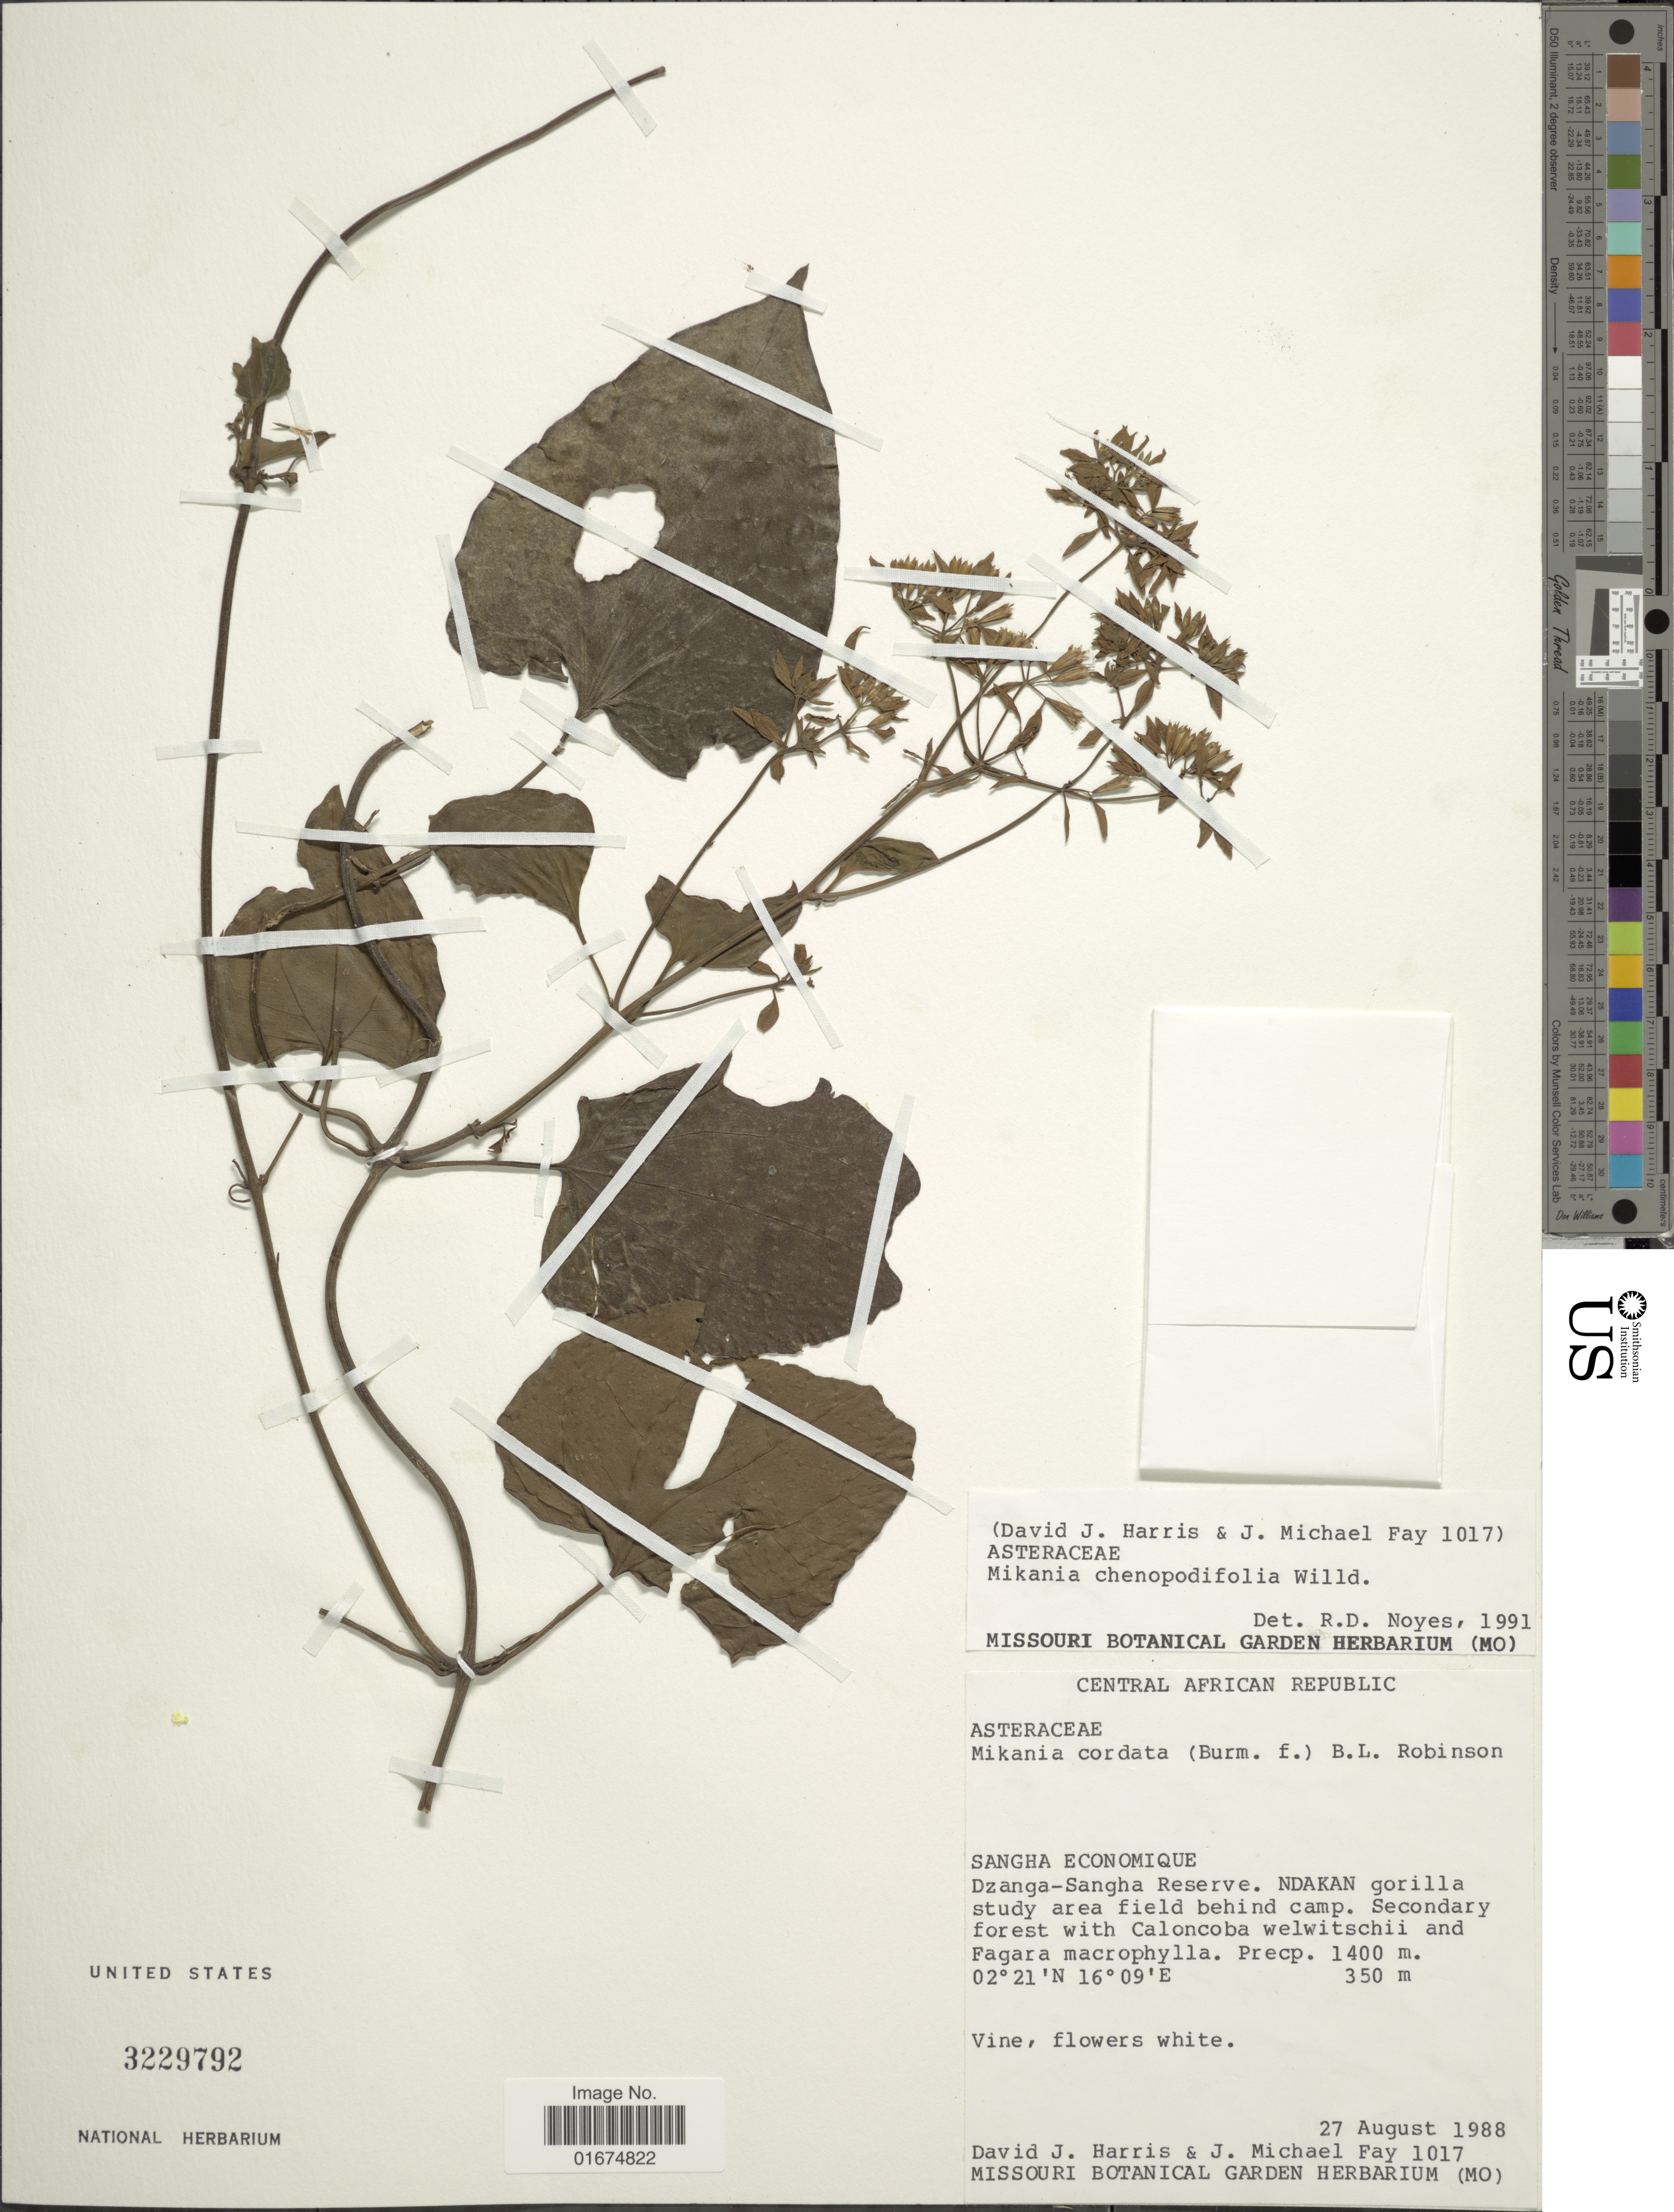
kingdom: Plantae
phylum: Tracheophyta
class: Magnoliopsida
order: Asterales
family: Asteraceae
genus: Mikania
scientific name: Mikania chenopodifolia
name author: Willd.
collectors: D. J. Harris & J. M. Fay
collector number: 1017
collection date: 1988-08-27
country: Congo, Republic of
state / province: Sangha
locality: Central African Republic, Sangha Economique, Dzanga-Sangha Reserve.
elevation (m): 350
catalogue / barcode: US 3229792